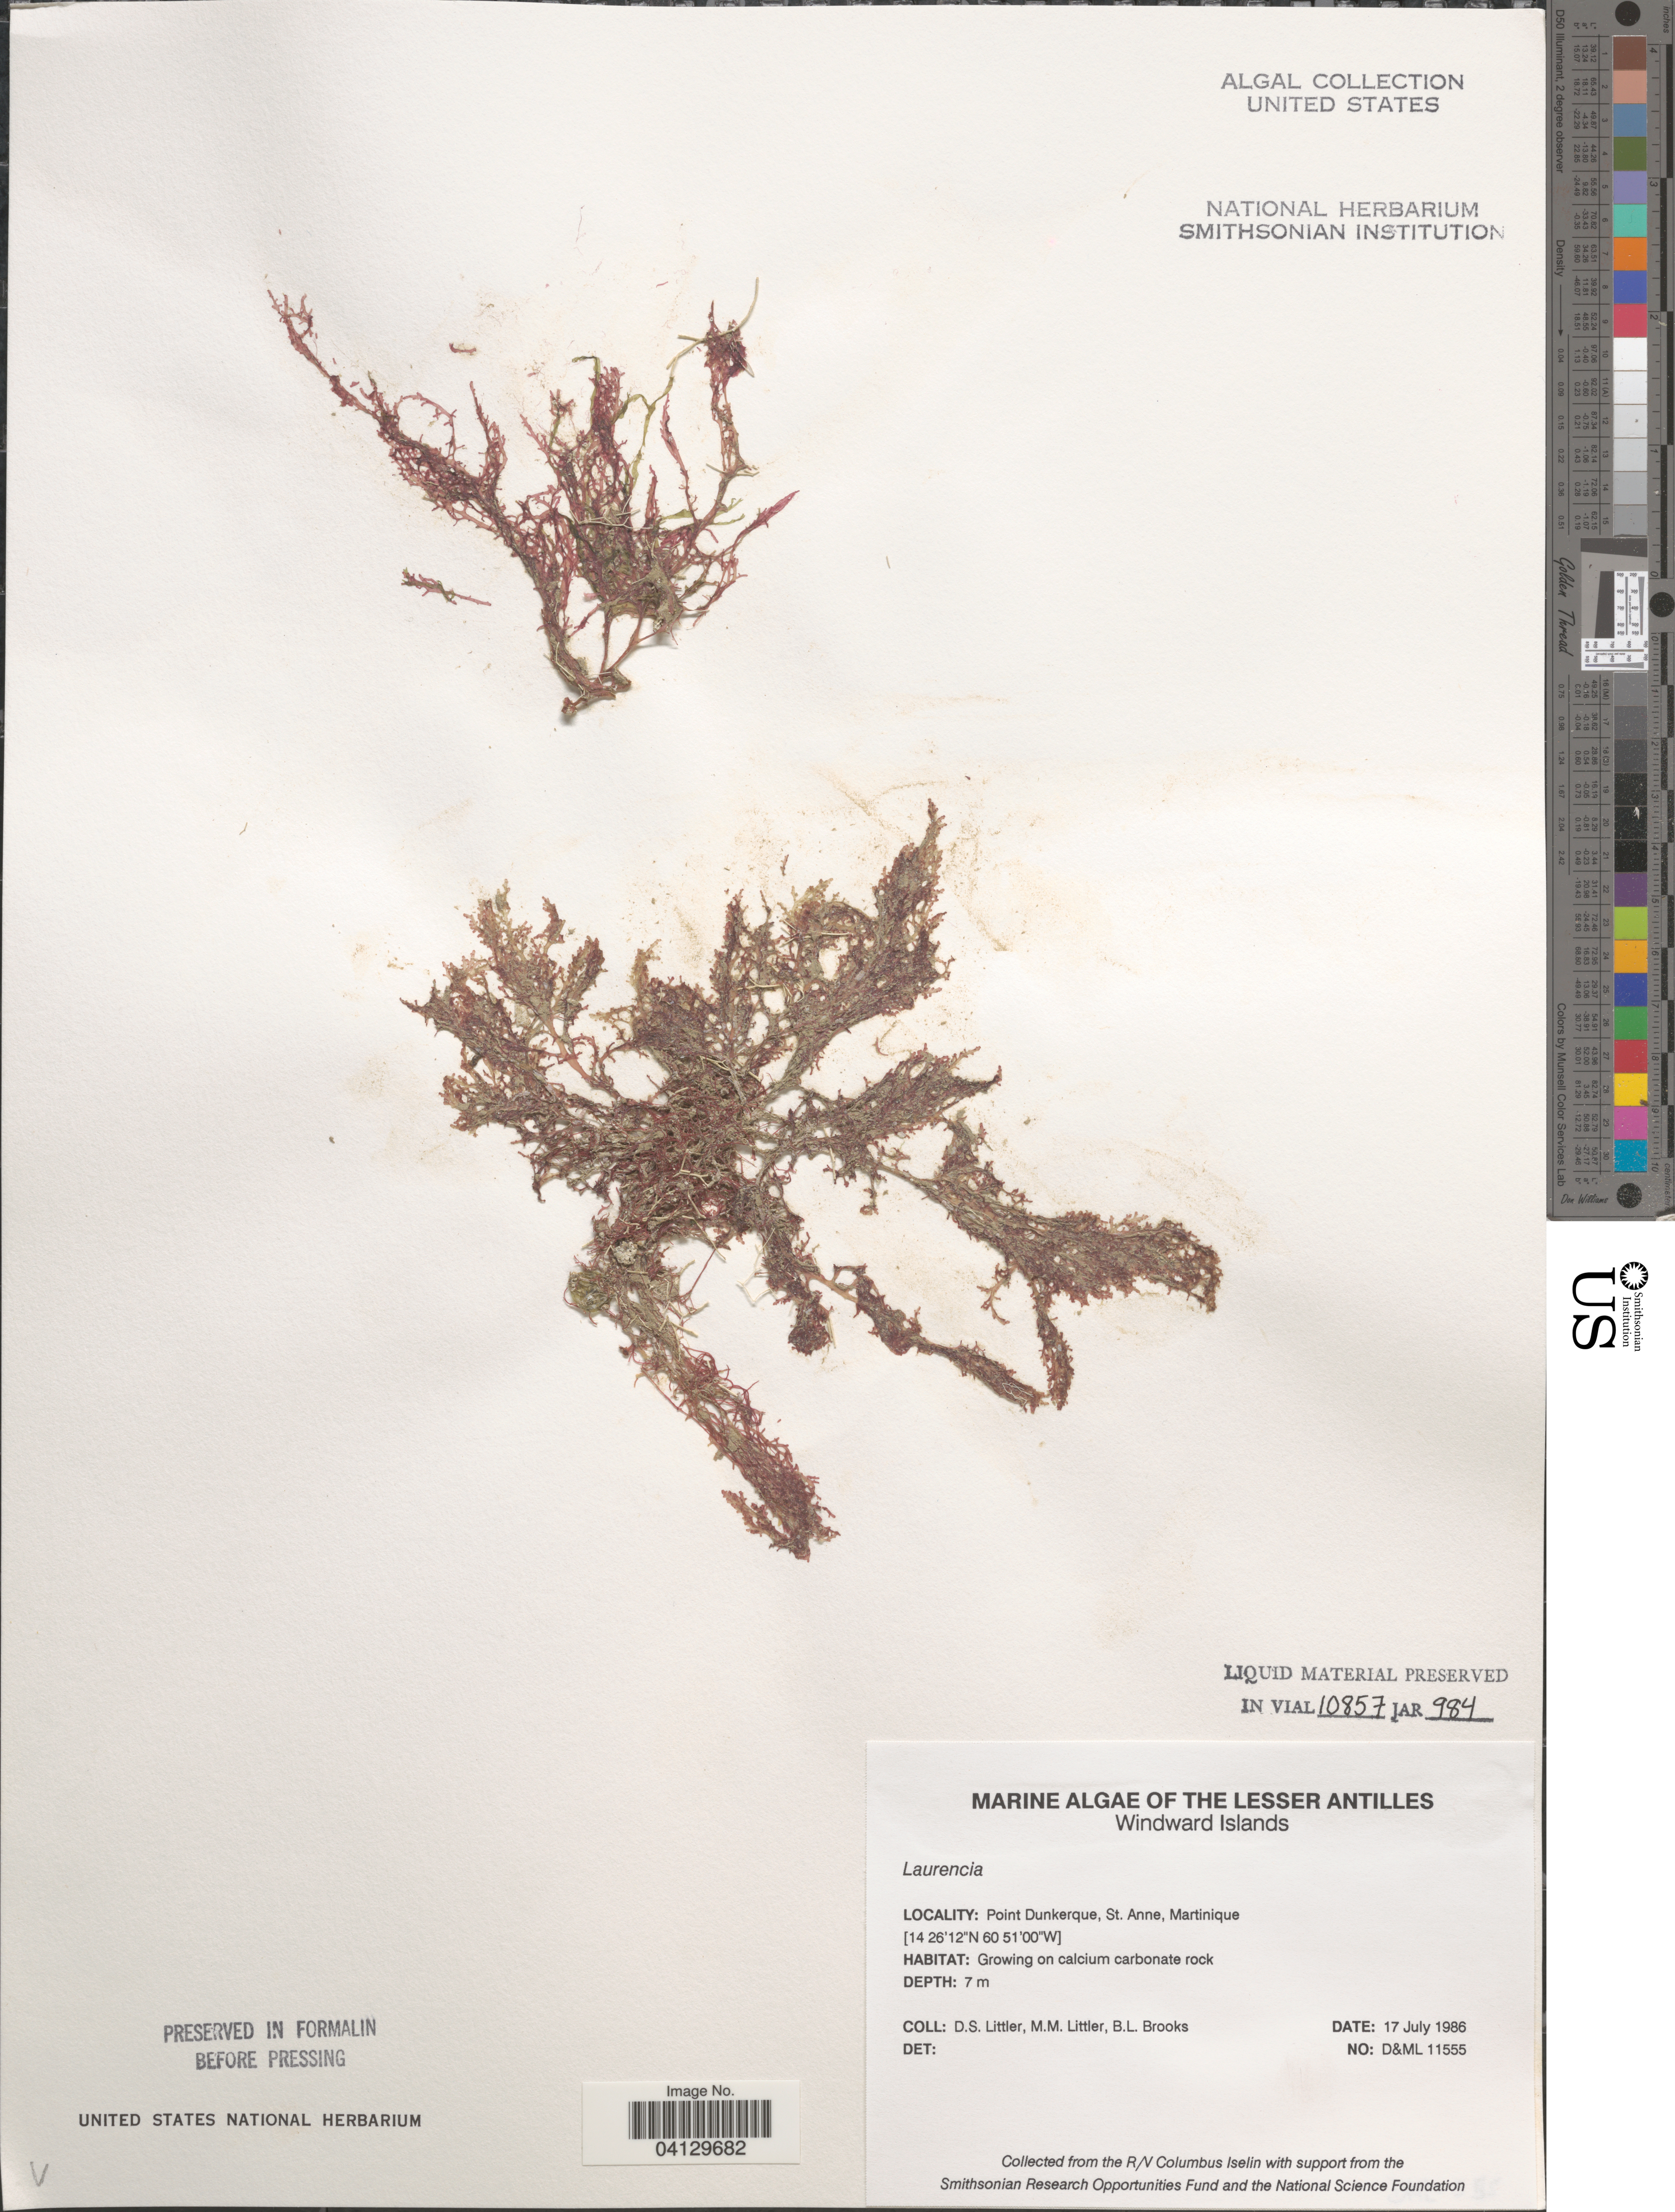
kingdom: Plantae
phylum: Rhodophyta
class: Florideophyceae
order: Ceramiales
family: Rhodomelaceae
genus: Laurencia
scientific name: Laurencia sp.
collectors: D. S. Littler & B. Brooks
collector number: D&ML11555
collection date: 1986-07-17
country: Martinique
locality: The Lesser Antilles. Windward Islands. Point Dunkerque, St. Anne.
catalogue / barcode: US 328723